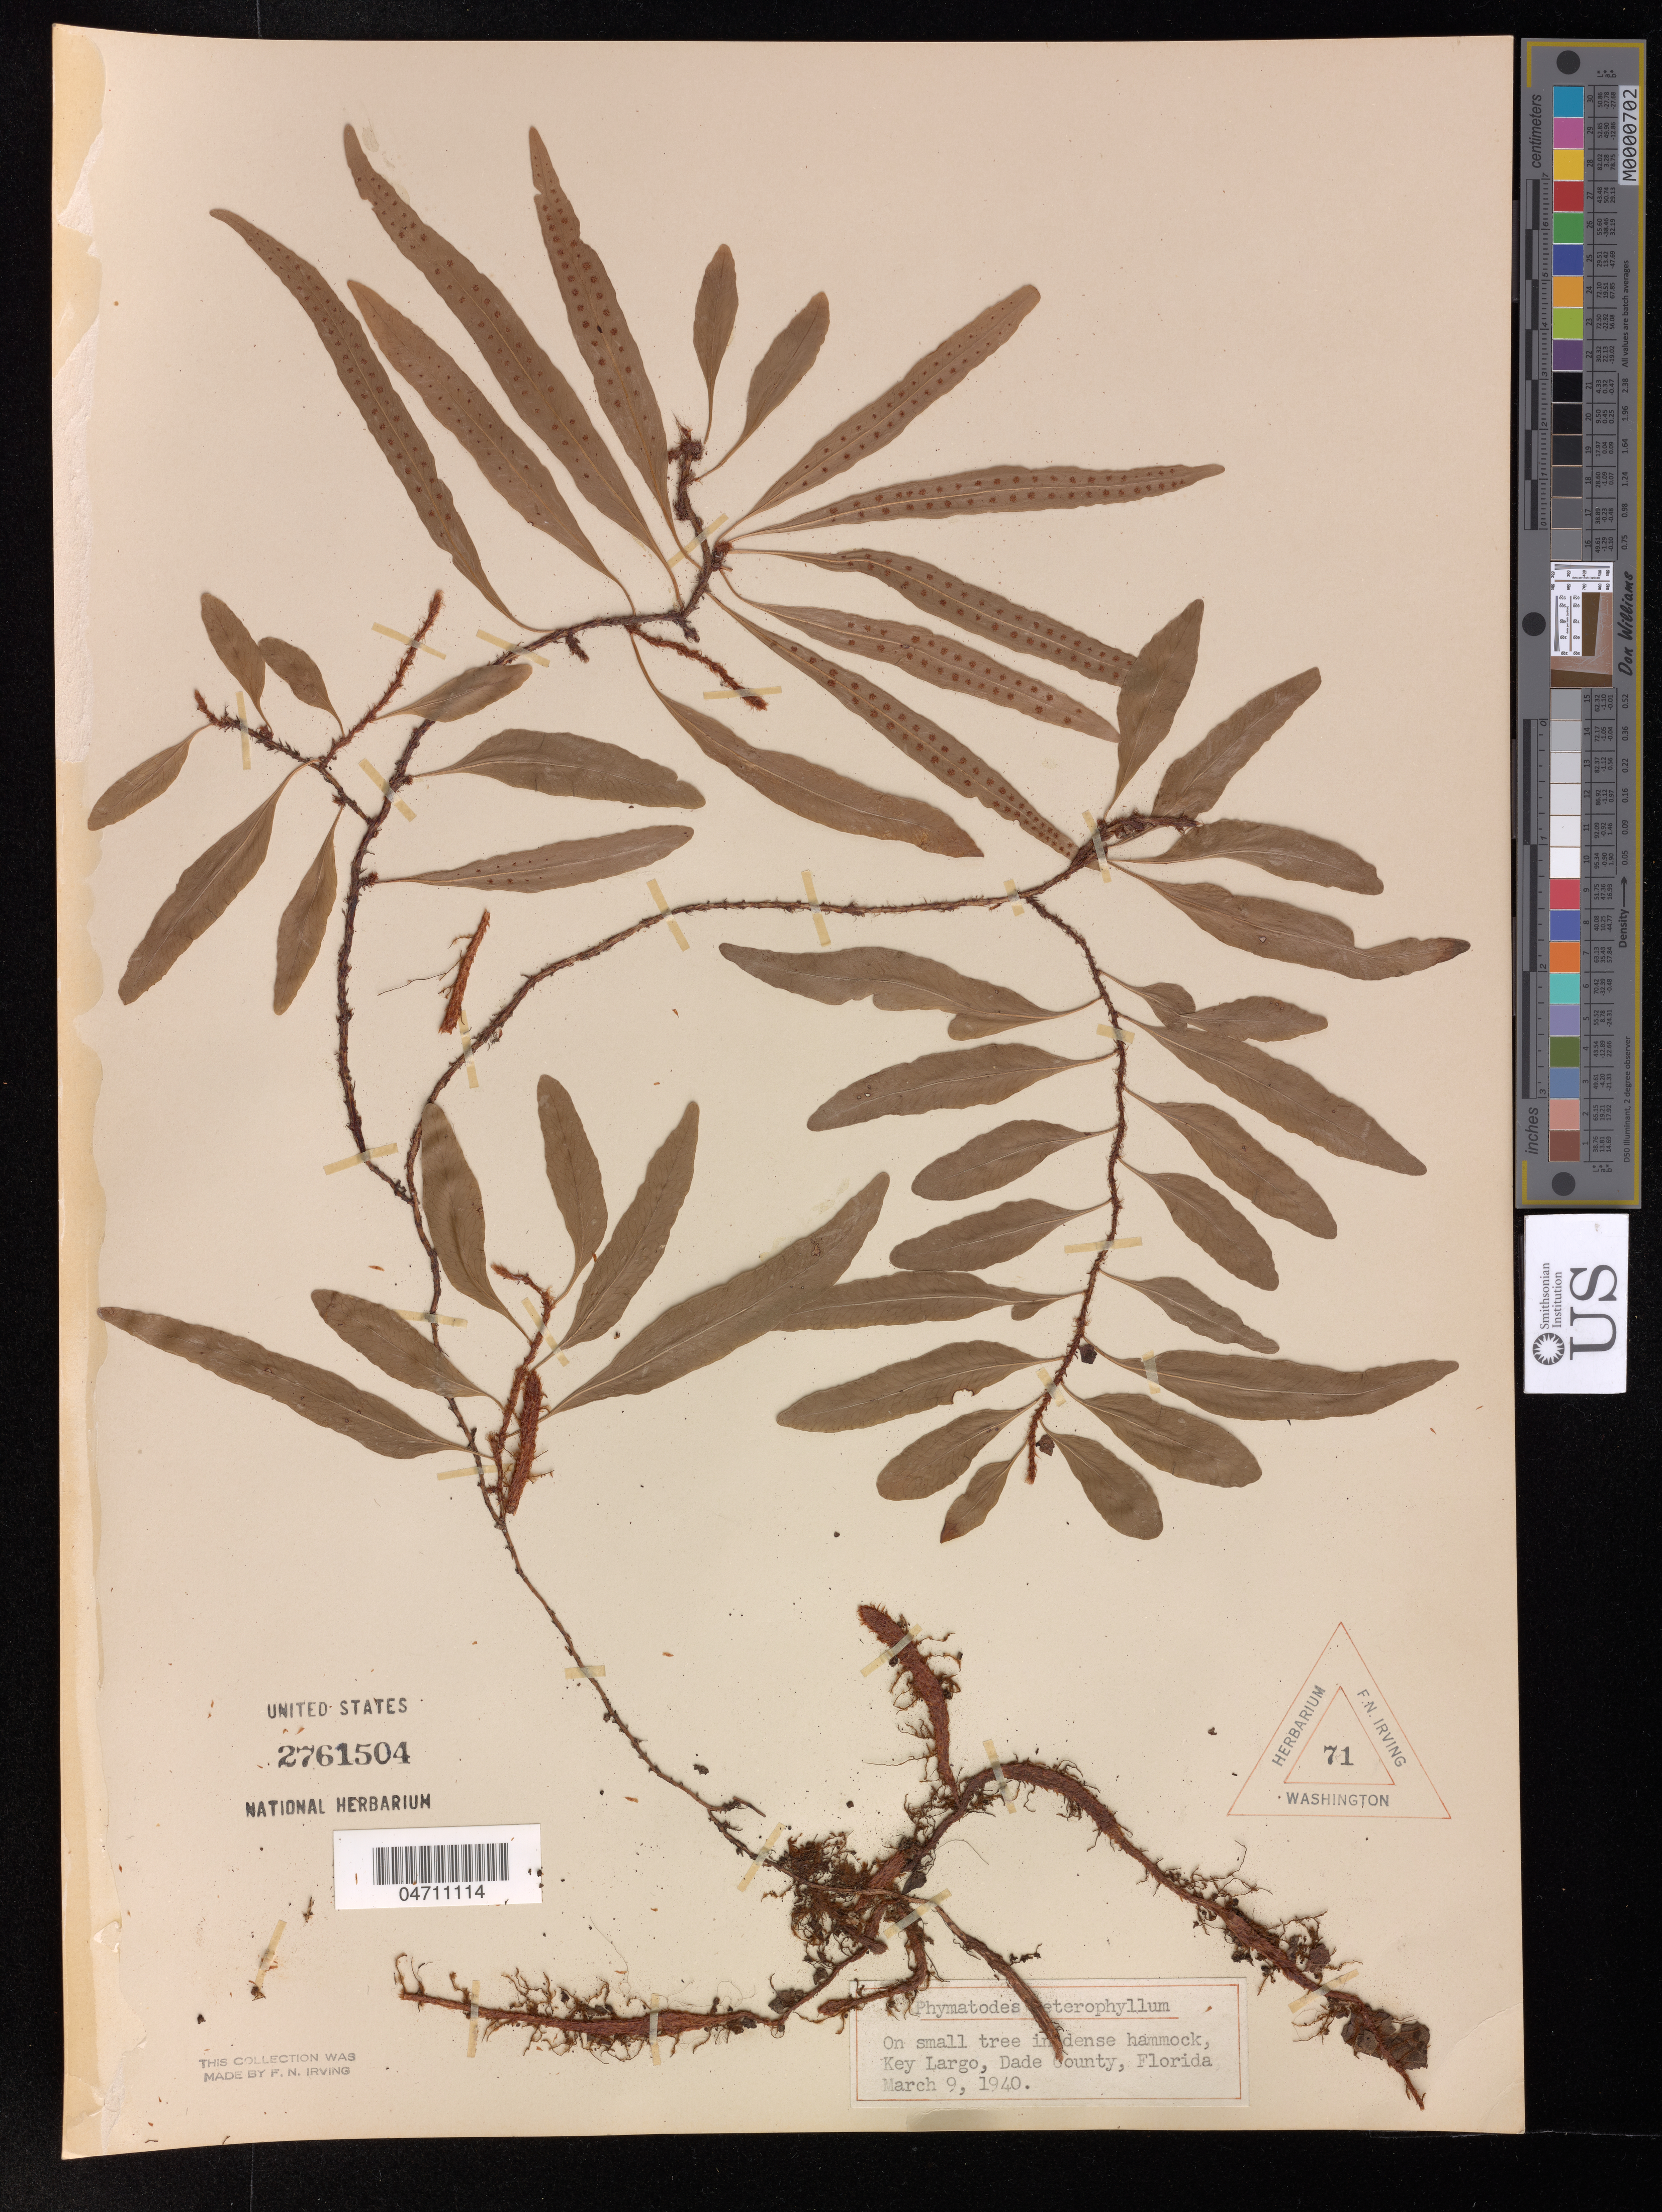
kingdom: Plantae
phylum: Tracheophyta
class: Polypodiopsida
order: Polypodiales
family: Polypodiaceae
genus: Phymatodes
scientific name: Phymatodes heterophylla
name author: (L.) Small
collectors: F. Irving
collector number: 71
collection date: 1940-03-09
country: Puerto Rico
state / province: Florida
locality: On small tree in dense hammock, Key Largo, Dade County.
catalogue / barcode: US 2761504